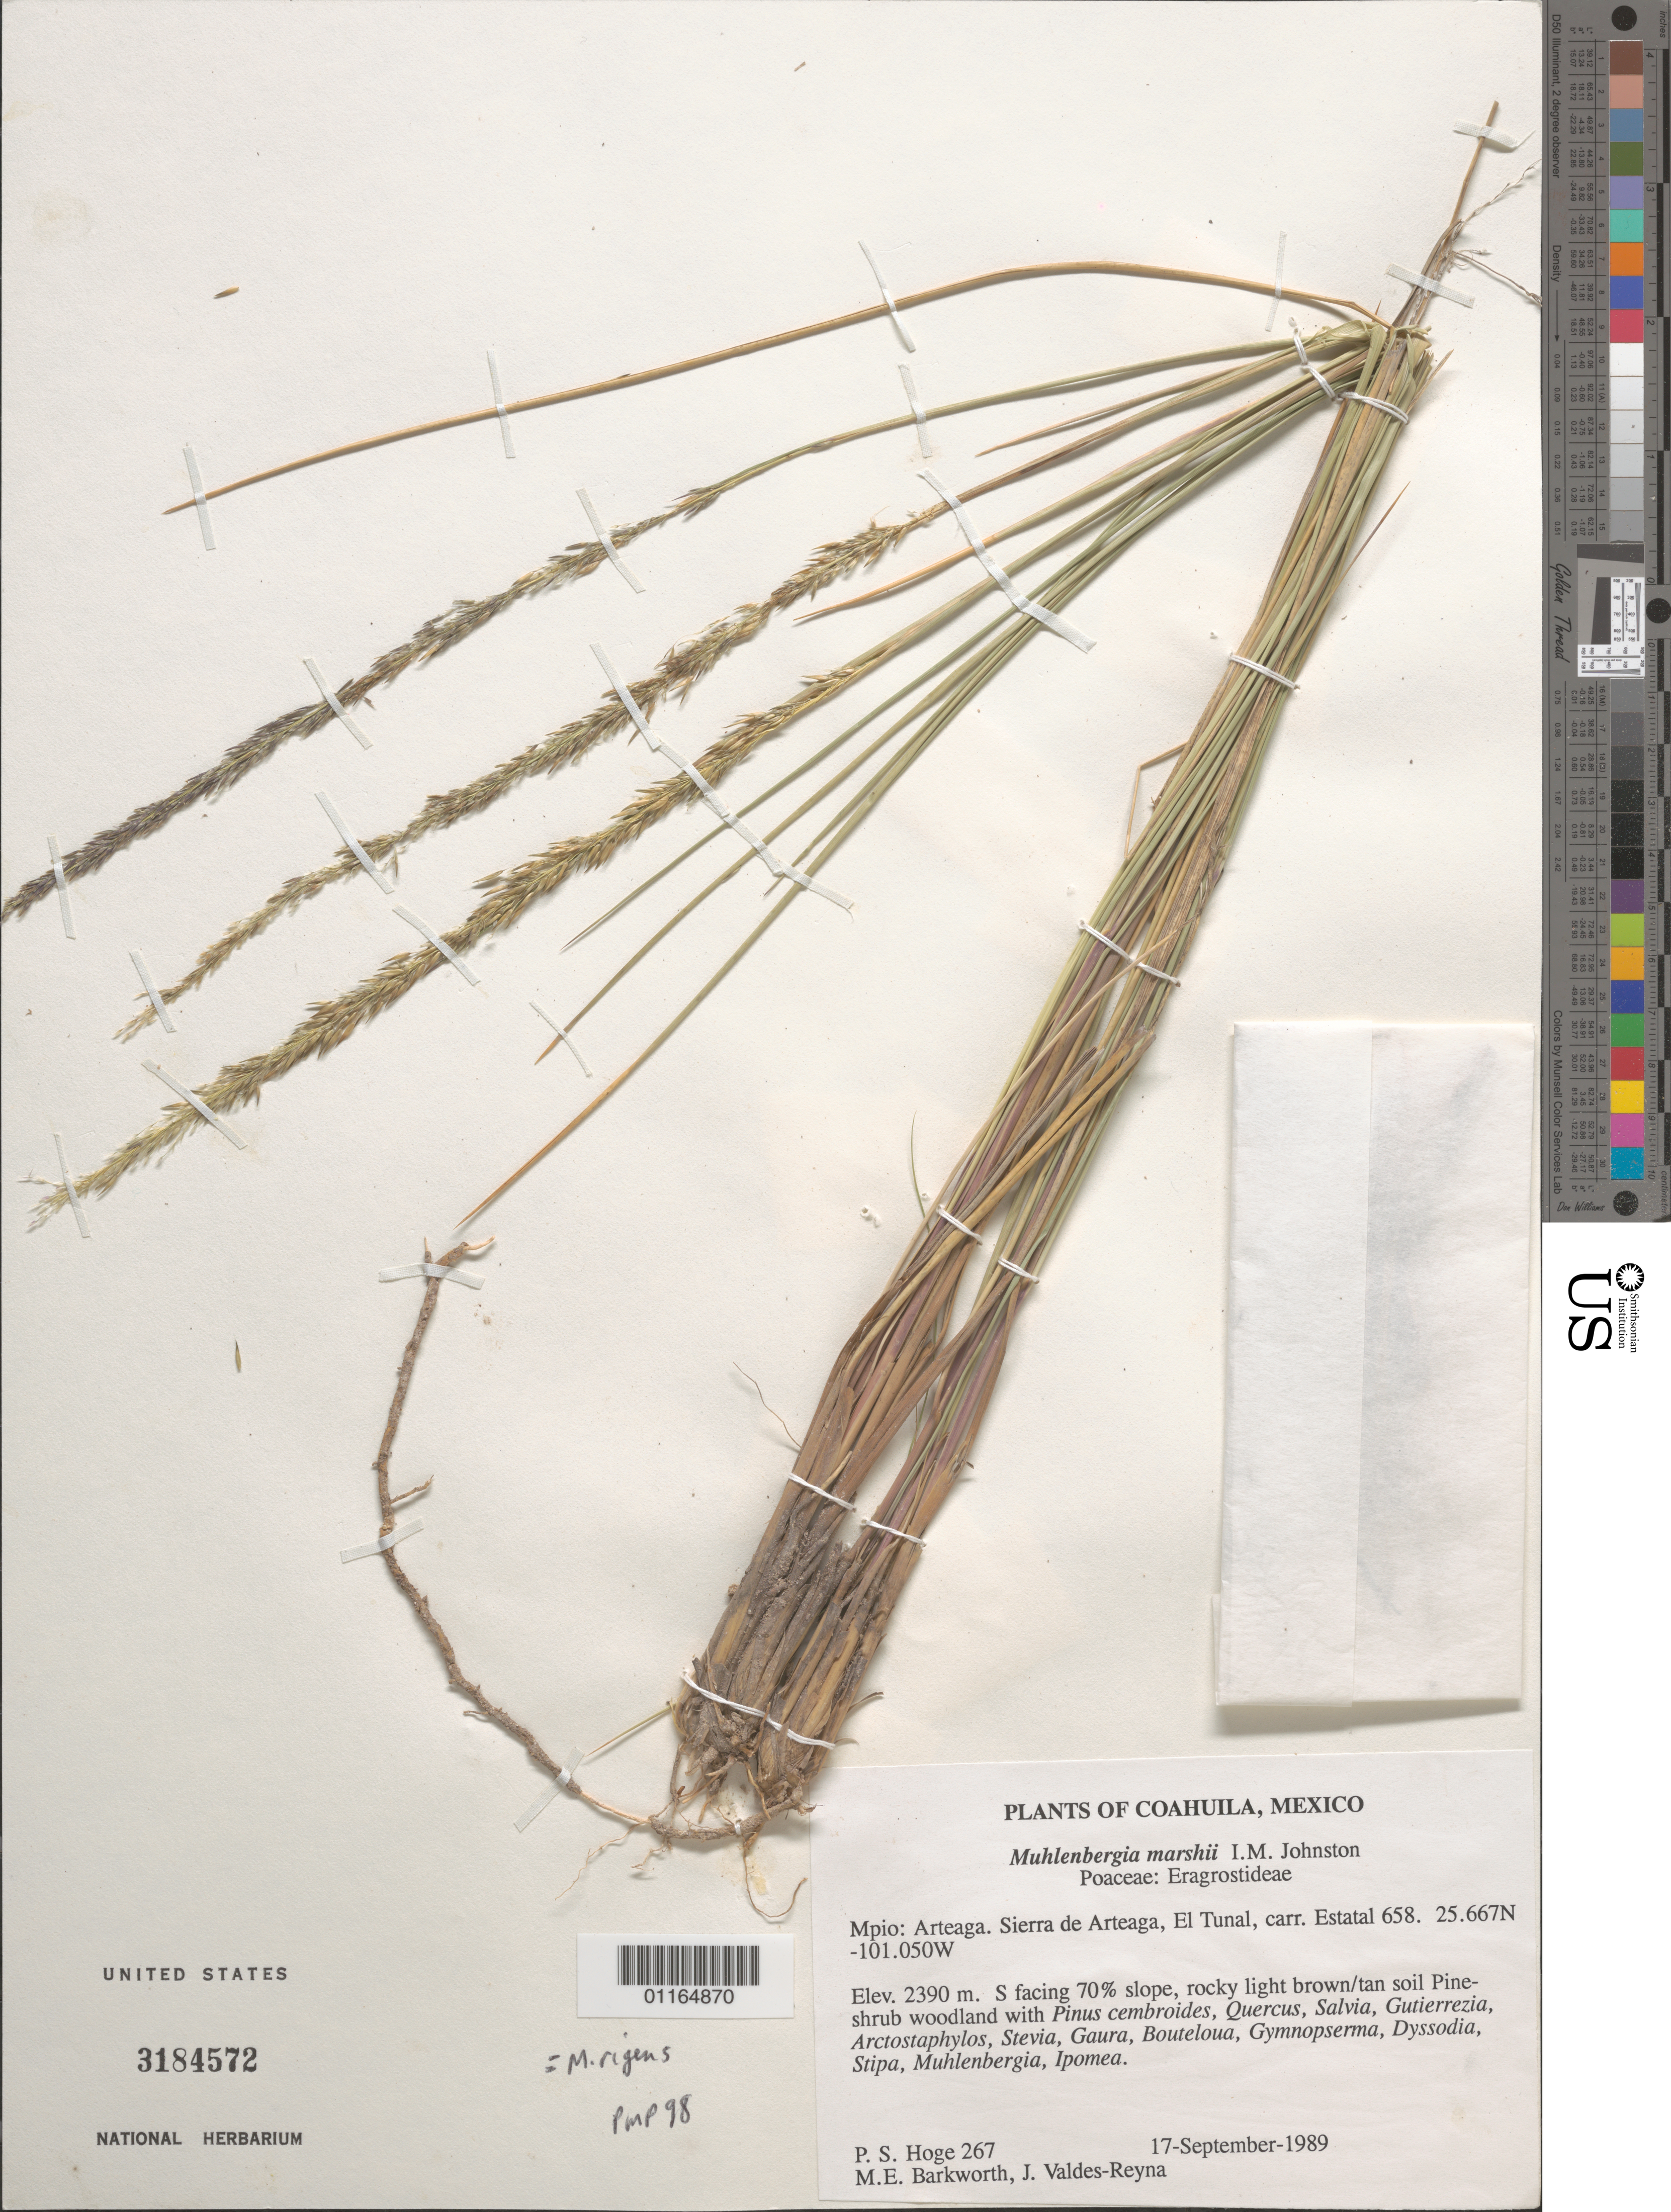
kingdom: Plantae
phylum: Tracheophyta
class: Liliopsida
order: Poales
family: Poaceae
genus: Muhlenbergia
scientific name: Muhlenbergia rigens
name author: (Benth.) Hitchc.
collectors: P. S. Hoge, M. E. Barkworth & J. Valdés-Reyna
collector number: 267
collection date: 1989-09-17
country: Mexico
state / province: Coahuila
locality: Sierra de Arteaga, El Tunal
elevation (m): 2390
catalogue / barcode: US 3184572